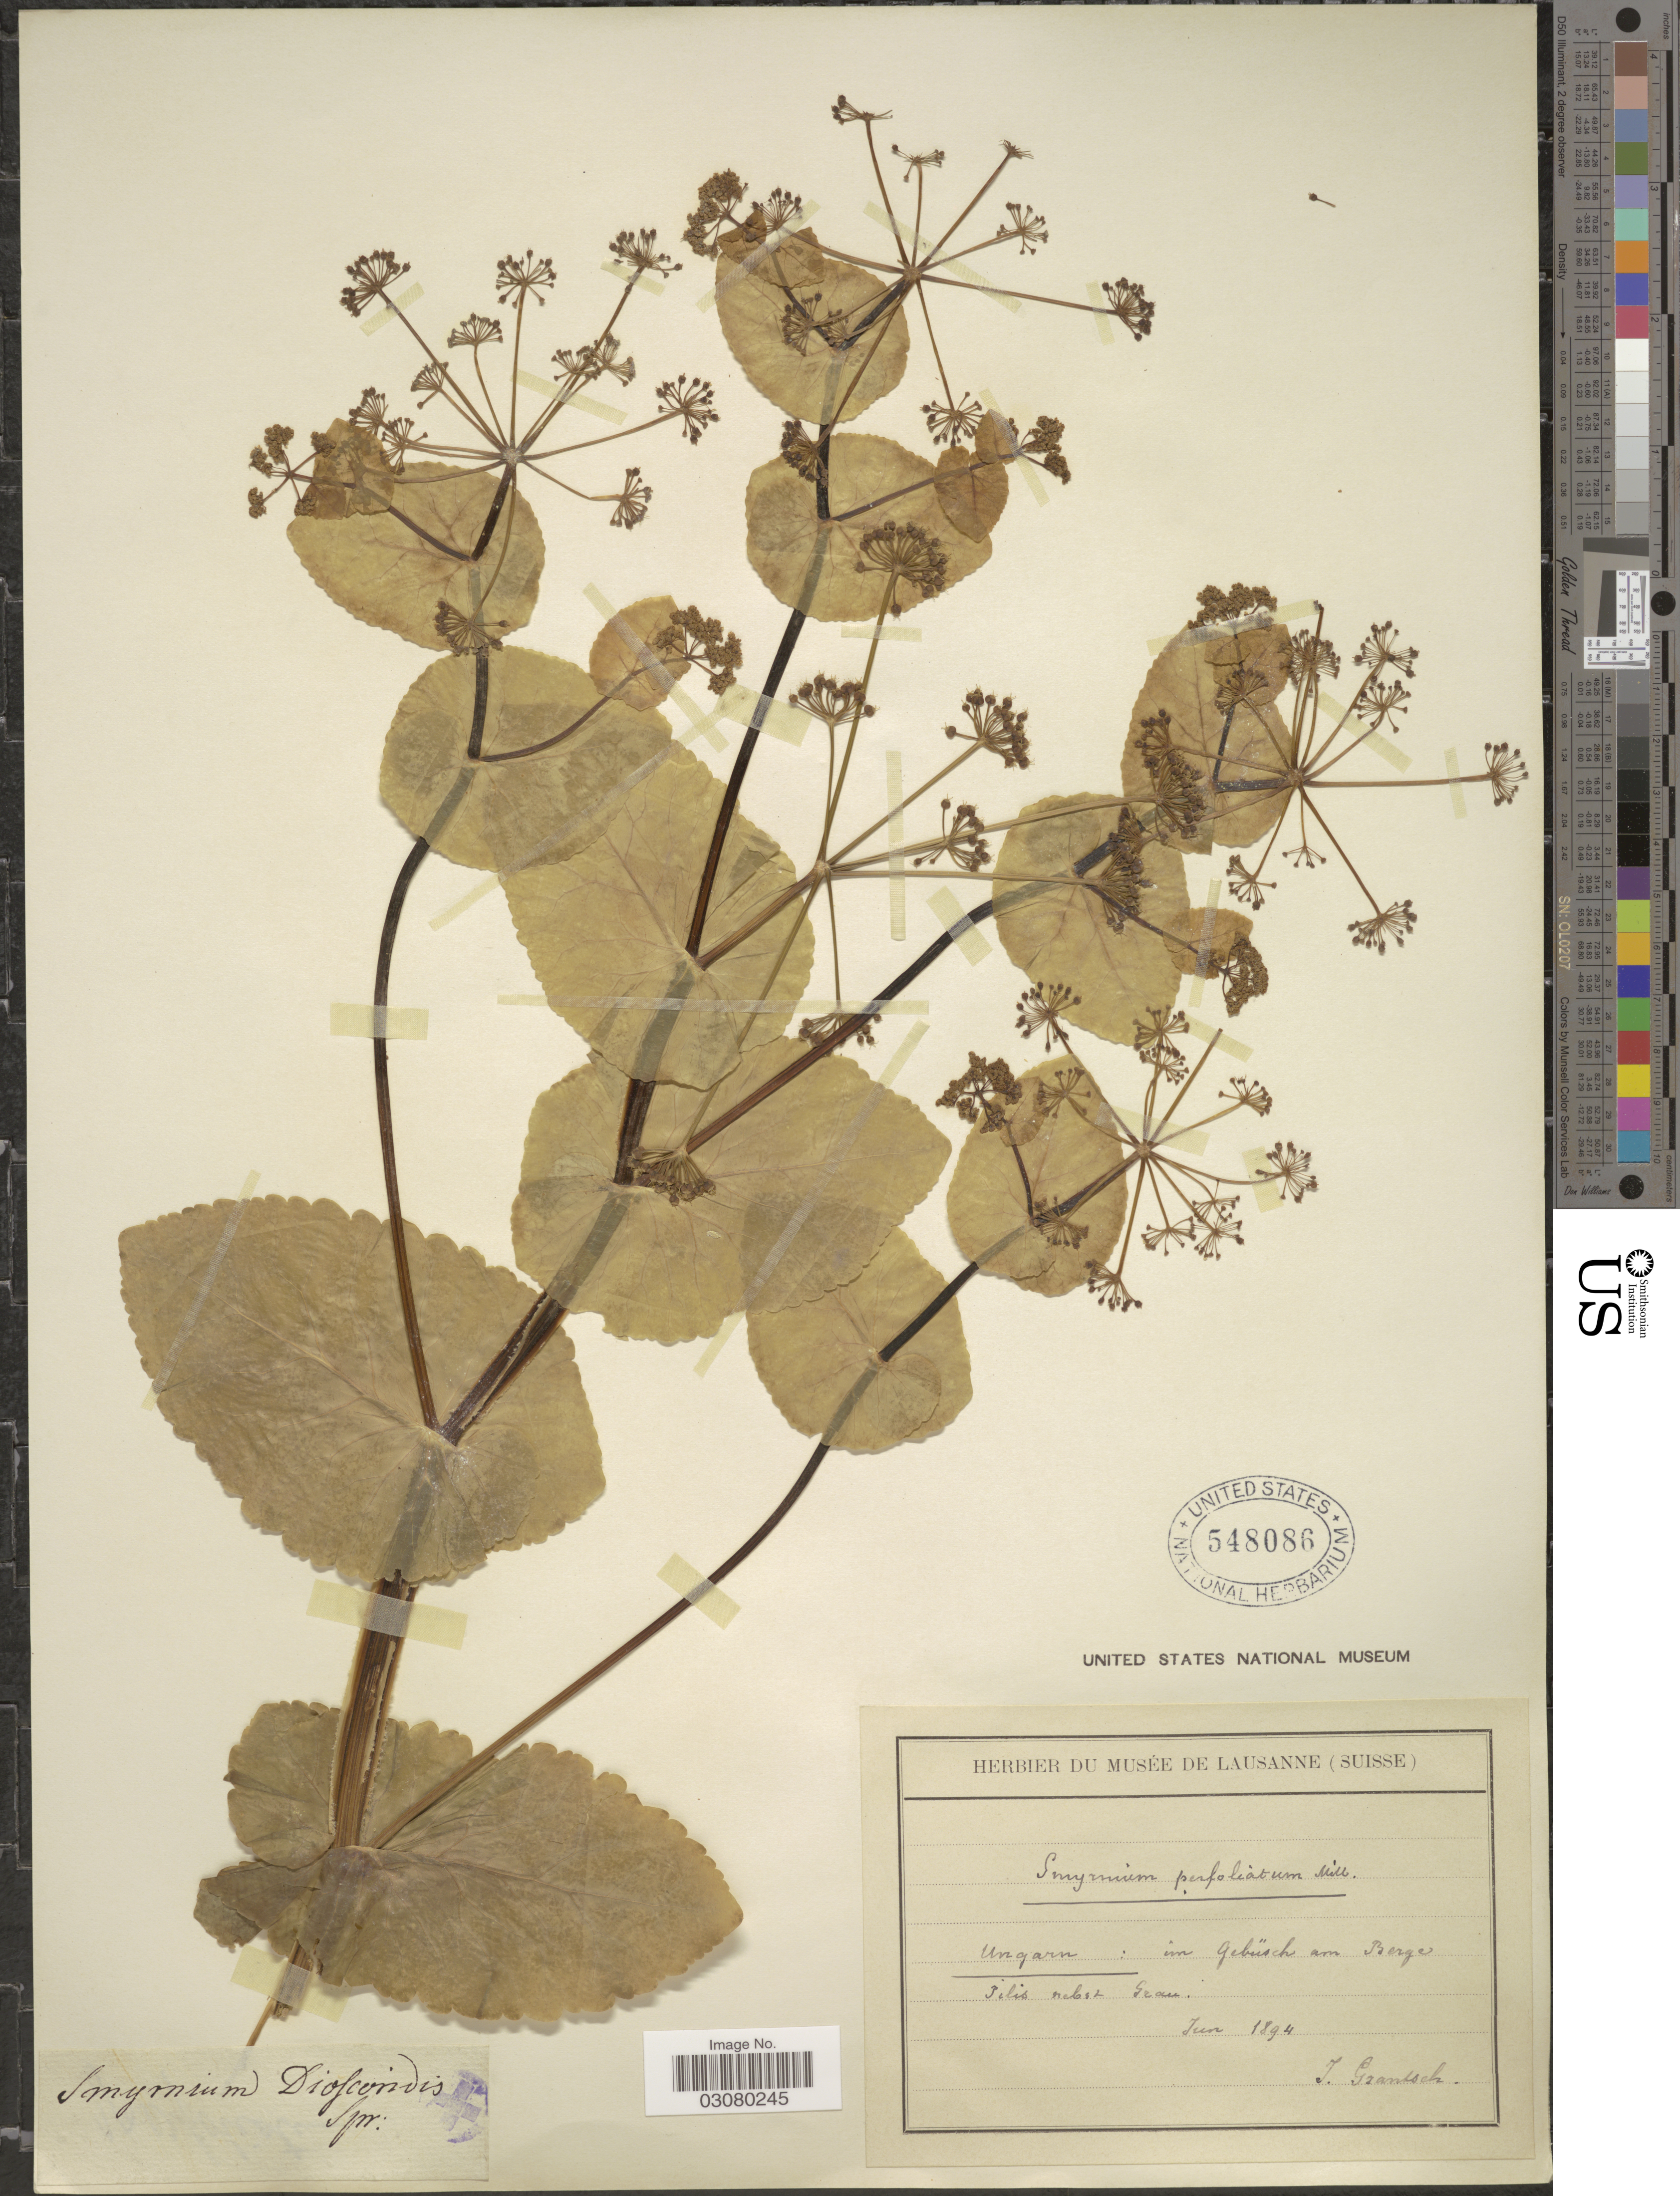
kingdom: Plantae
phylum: Tracheophyta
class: Magnoliopsida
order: Apiales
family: Apiaceae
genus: Smyrnium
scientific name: Smyrnium perfoliatum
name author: L.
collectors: J. Grantsch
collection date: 1894-06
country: Hungary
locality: Ungarn: im Gebusch am Berge Tilis nebez Geau. [interpreted]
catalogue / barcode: US 548086